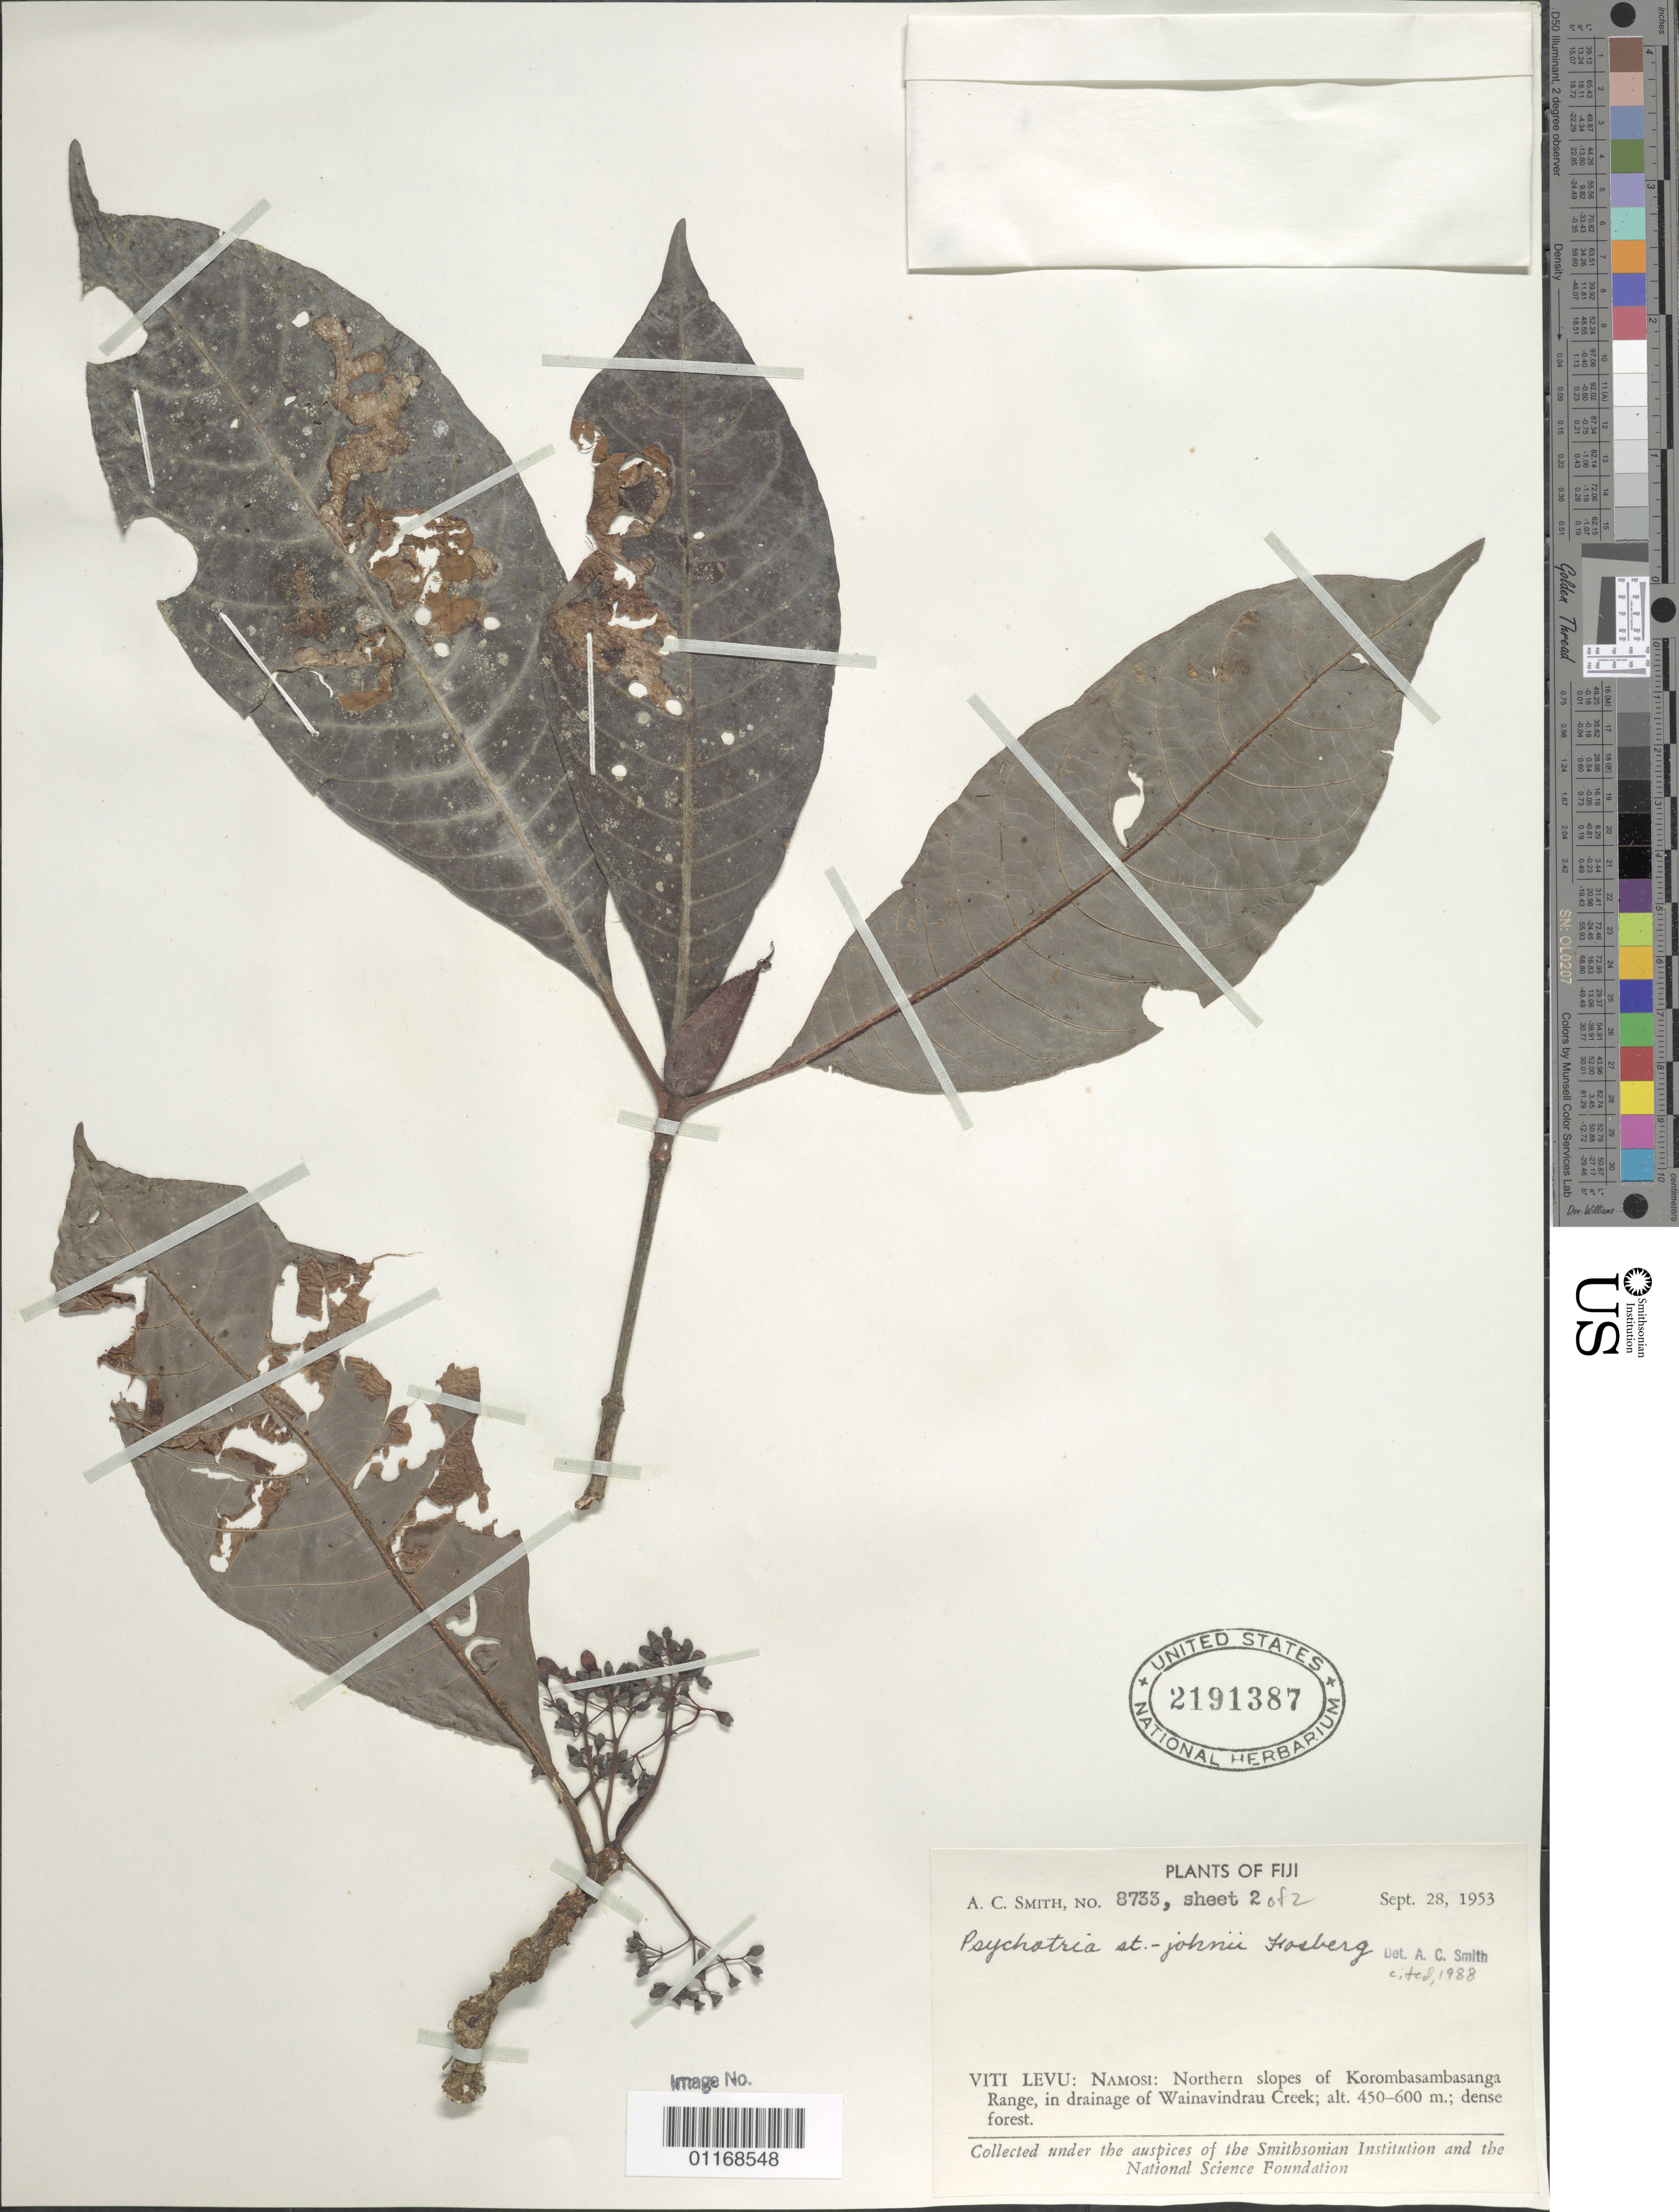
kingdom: Plantae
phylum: Tracheophyta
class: Magnoliopsida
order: Gentianales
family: Rubiaceae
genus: Psychotria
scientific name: Psychotria st.-johnii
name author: Fosberg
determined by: Smith, A. C.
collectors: A. C. Smith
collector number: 8733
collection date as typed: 28 Sep 1953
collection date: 1953-09-28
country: Fiji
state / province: Namosi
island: Viti Levu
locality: Namosi, northern slopes of korombasambasanga range, in drainage of wainavindrau creek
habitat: Dense forest.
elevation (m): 450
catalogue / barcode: US 2191387